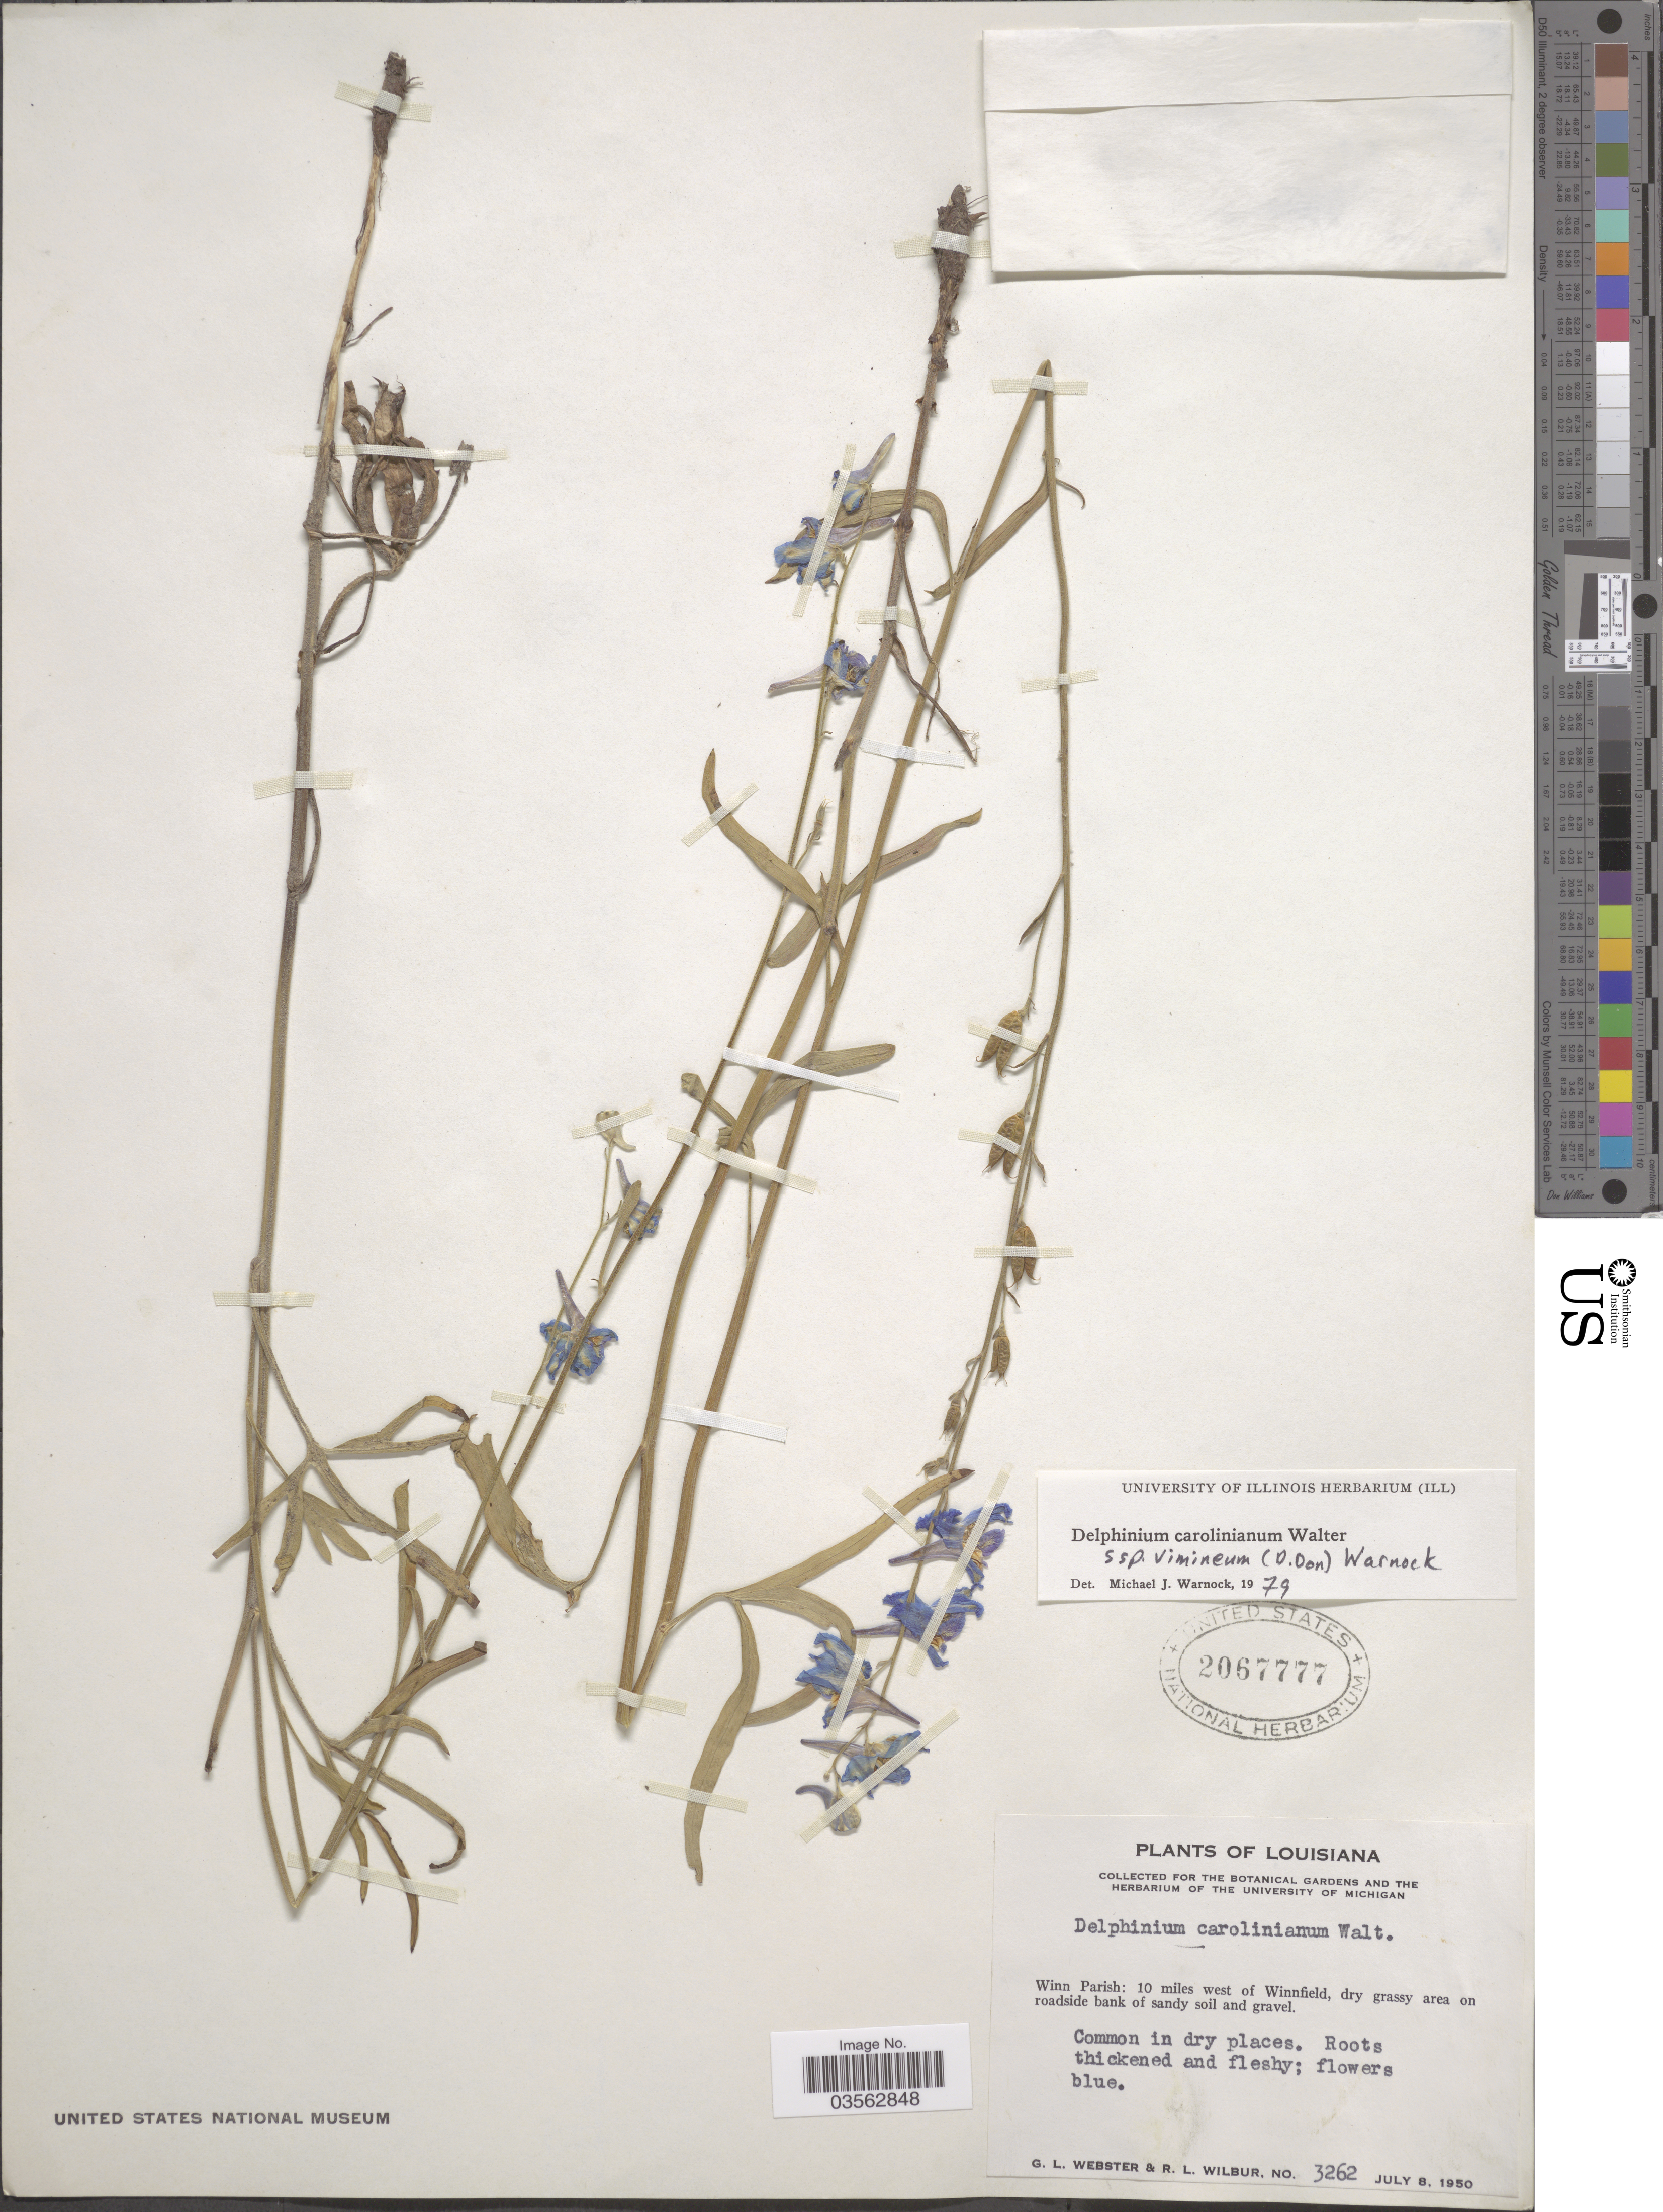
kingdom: Plantae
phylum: Tracheophyta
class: Magnoliopsida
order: Ranunculales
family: Ranunculaceae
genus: Delphinium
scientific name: Delphinium carolinianum subsp. vimineum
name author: Walter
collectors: G. L. Webster & R. L. Wilbur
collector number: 3262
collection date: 1950-07-08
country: United States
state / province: Louisiana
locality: Win Parish: 10 miles west of Winnfield, dry grassy area on roadside bank of sandy soil and gravel.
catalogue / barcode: US 2067777